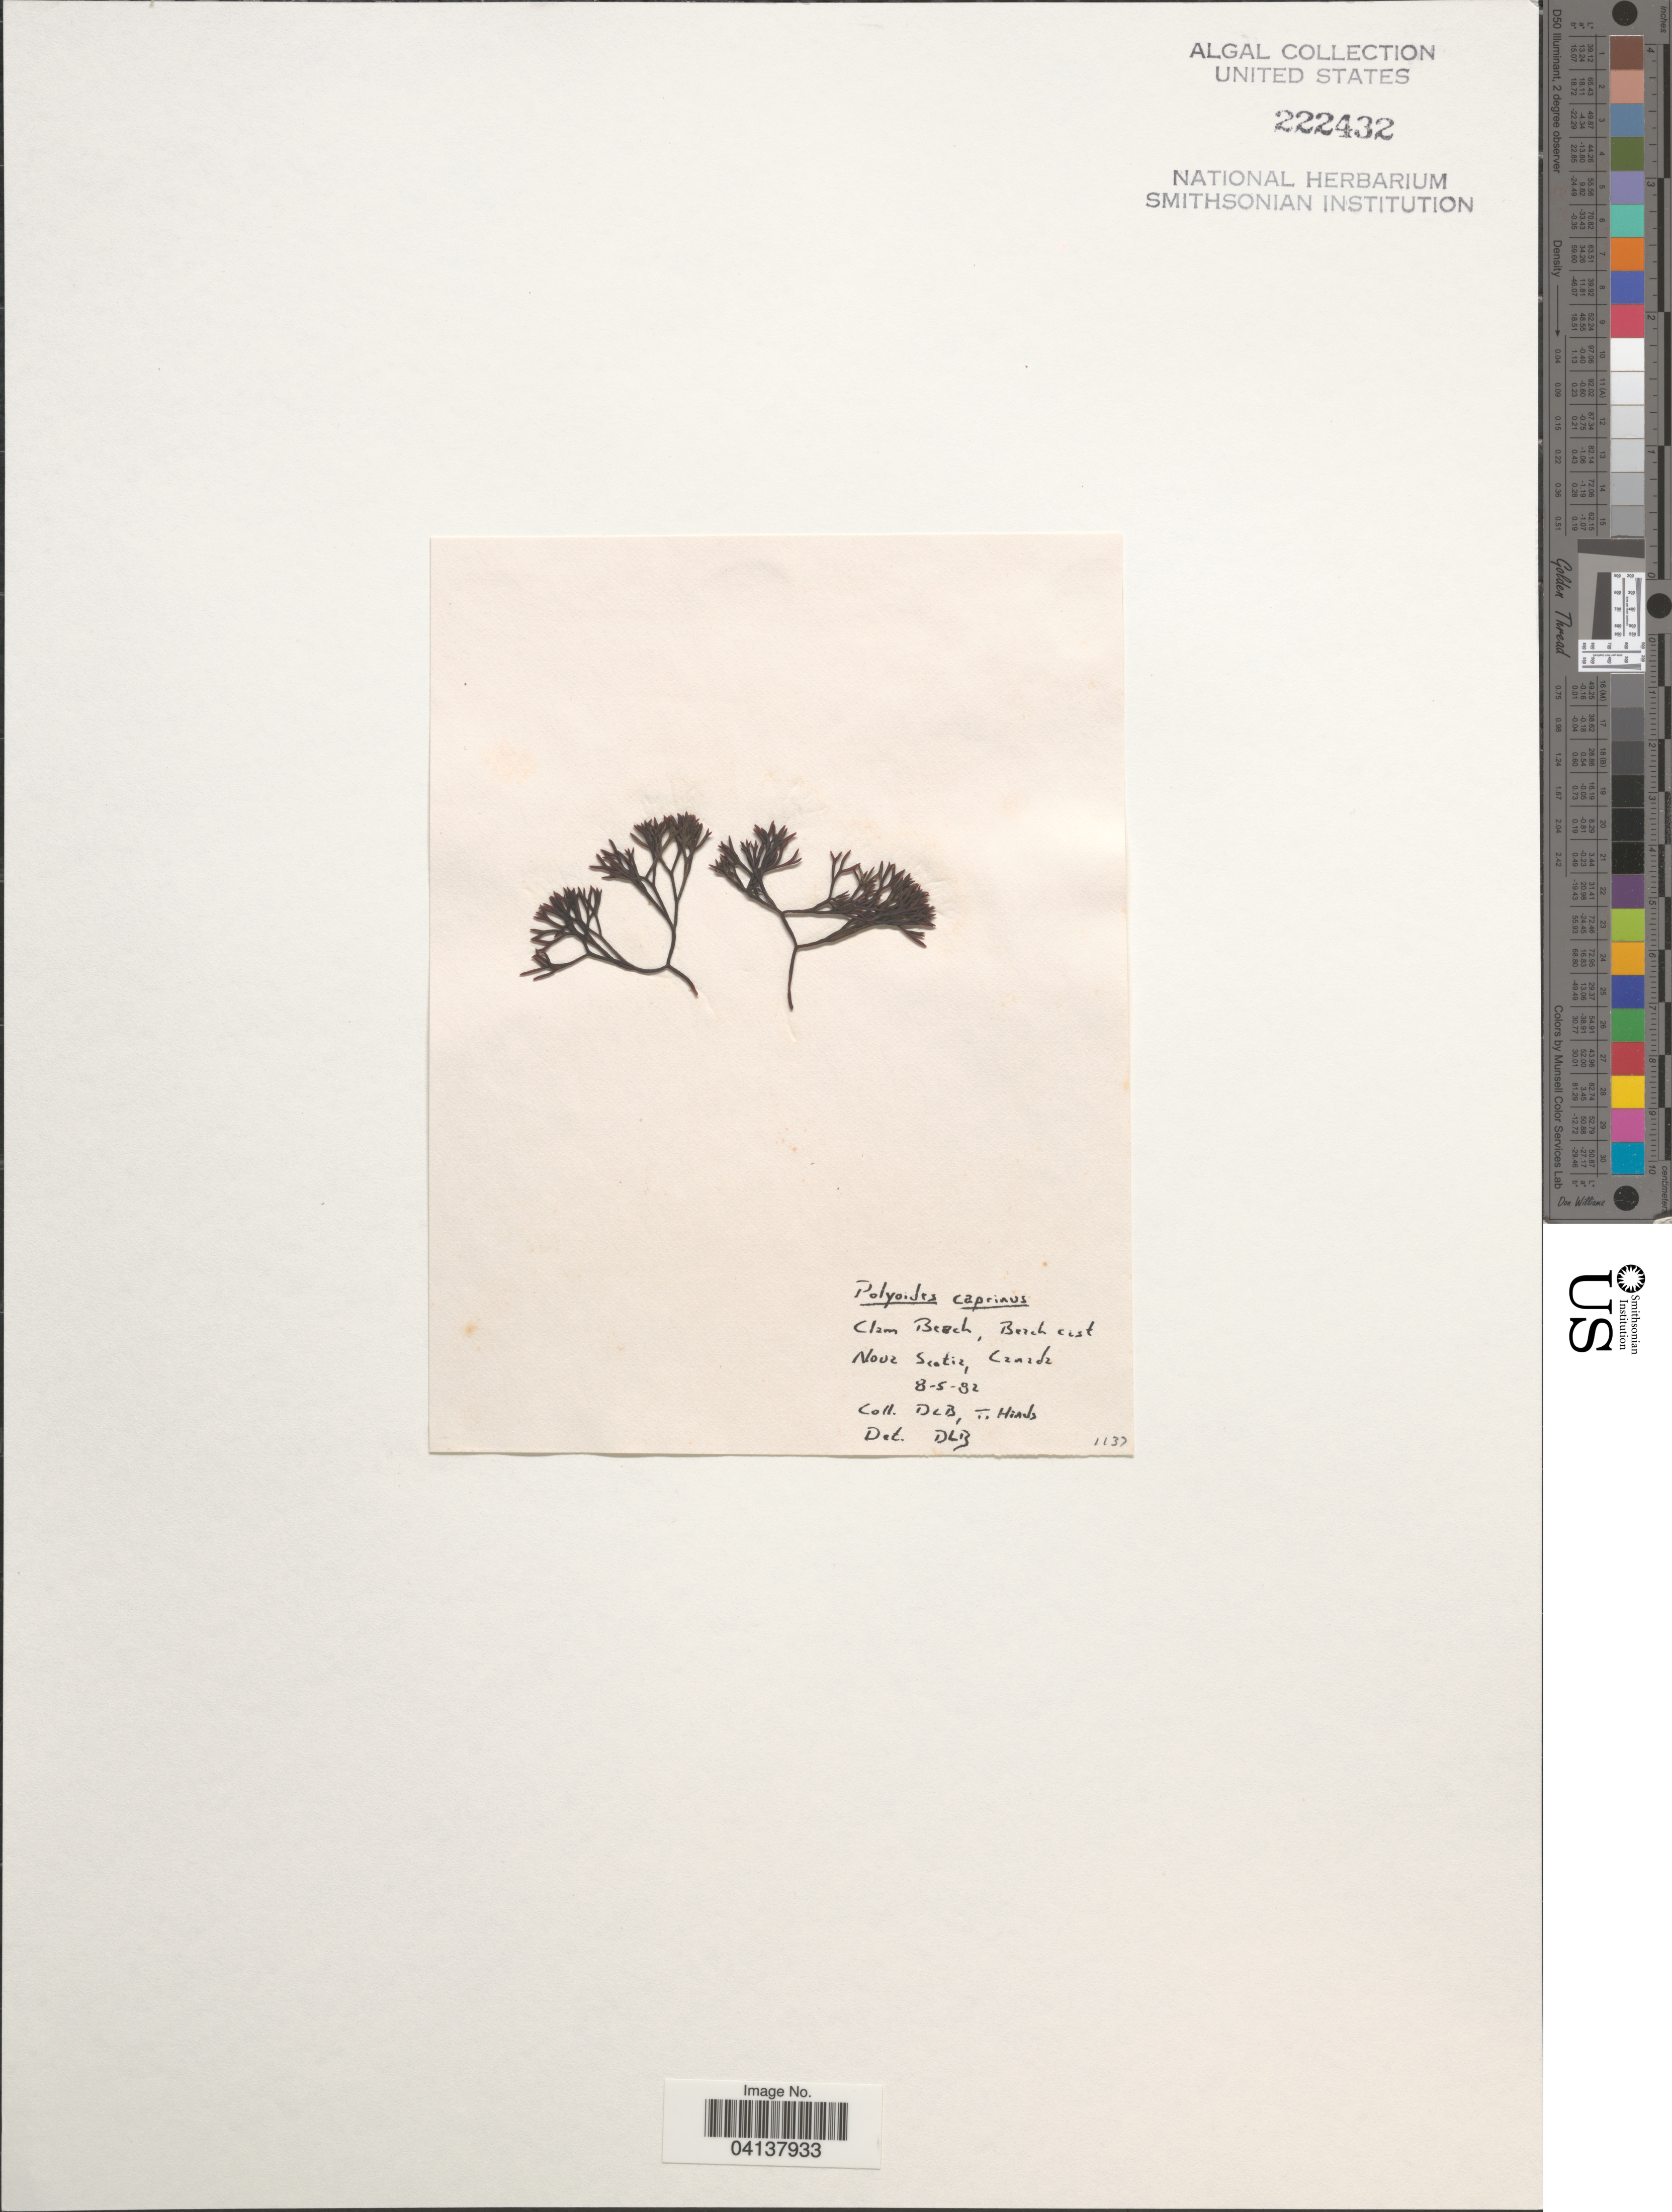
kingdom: Plantae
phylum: Rhodophyta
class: Florideophyceae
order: Gigartinales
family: Polyidaceae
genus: Polyides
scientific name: Polyides rotunda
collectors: D. L. B. & T. E. Hinds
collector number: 1137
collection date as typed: Transcribed d/m/y: 8/5/82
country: Canada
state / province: Nova Scotia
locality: Clam Beach, Beach cast.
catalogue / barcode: US 222432